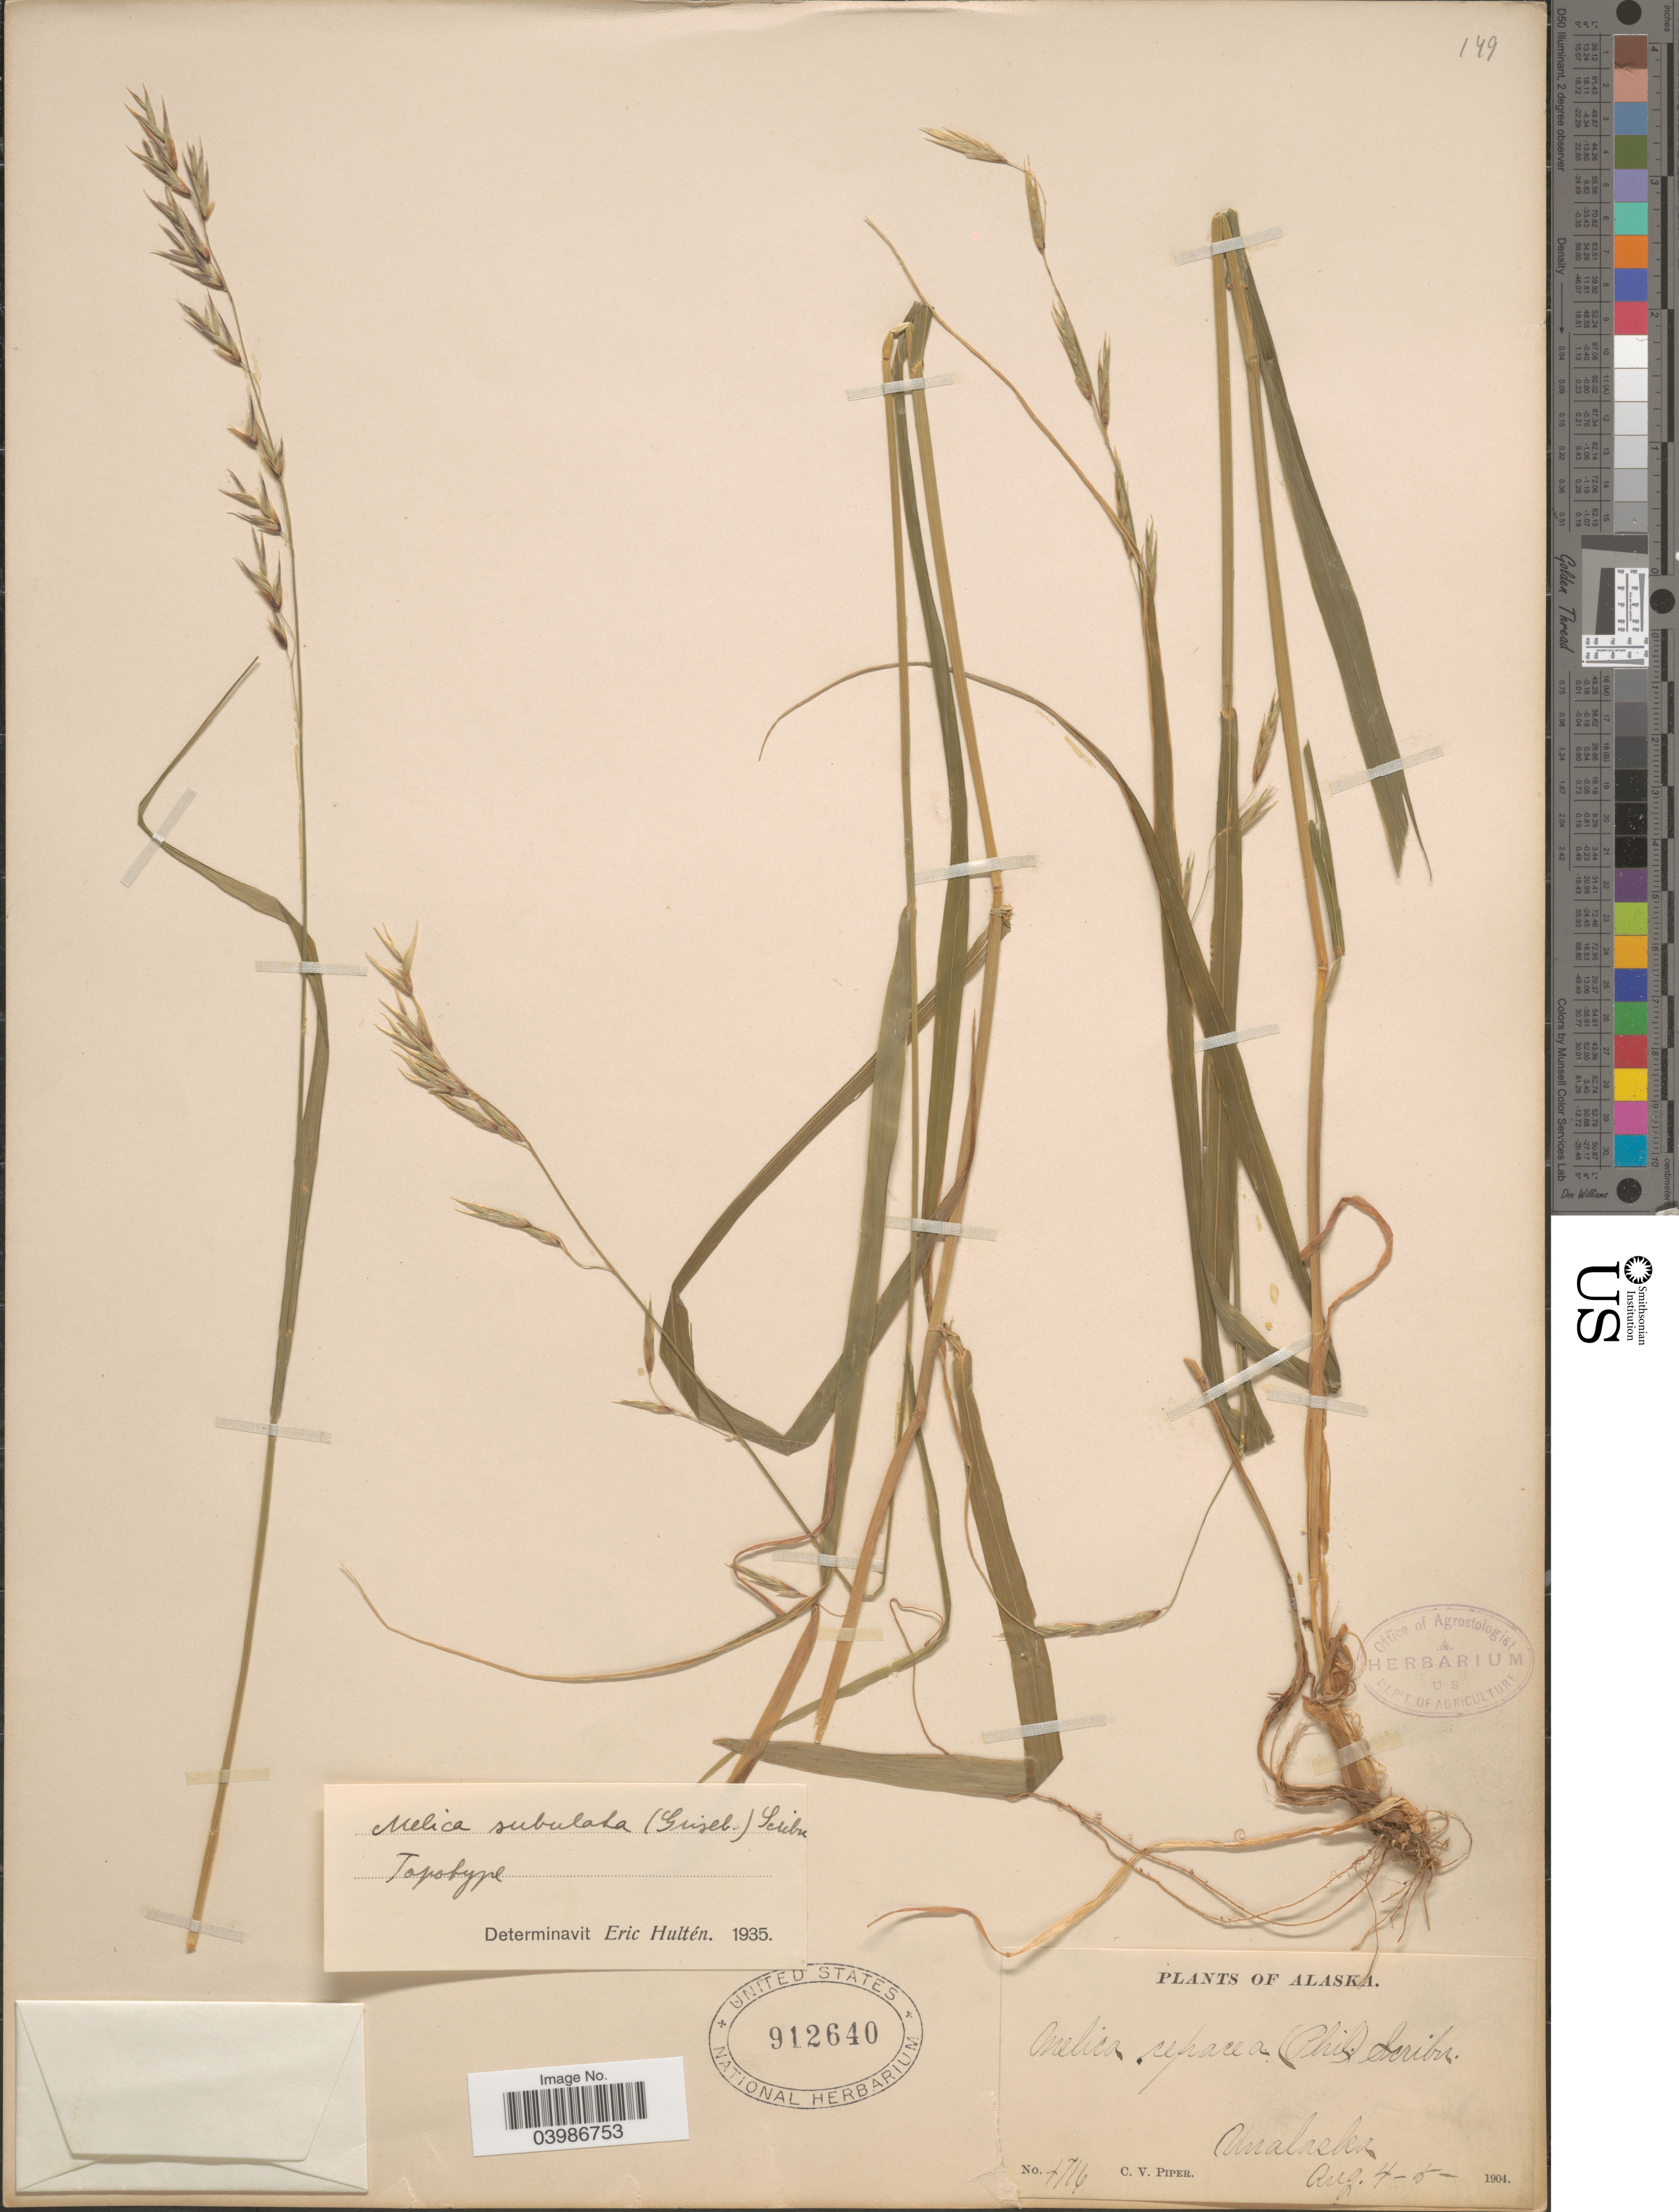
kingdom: Plantae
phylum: Tracheophyta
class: Liliopsida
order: Poales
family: Poaceae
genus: Melica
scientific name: Melica subulata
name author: (Griseb.) Scribn.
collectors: C. V. Piper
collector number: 4716*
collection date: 1904-08-04/1904-08-05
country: United States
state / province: Alaska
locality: Unalaska.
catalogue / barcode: US 912640